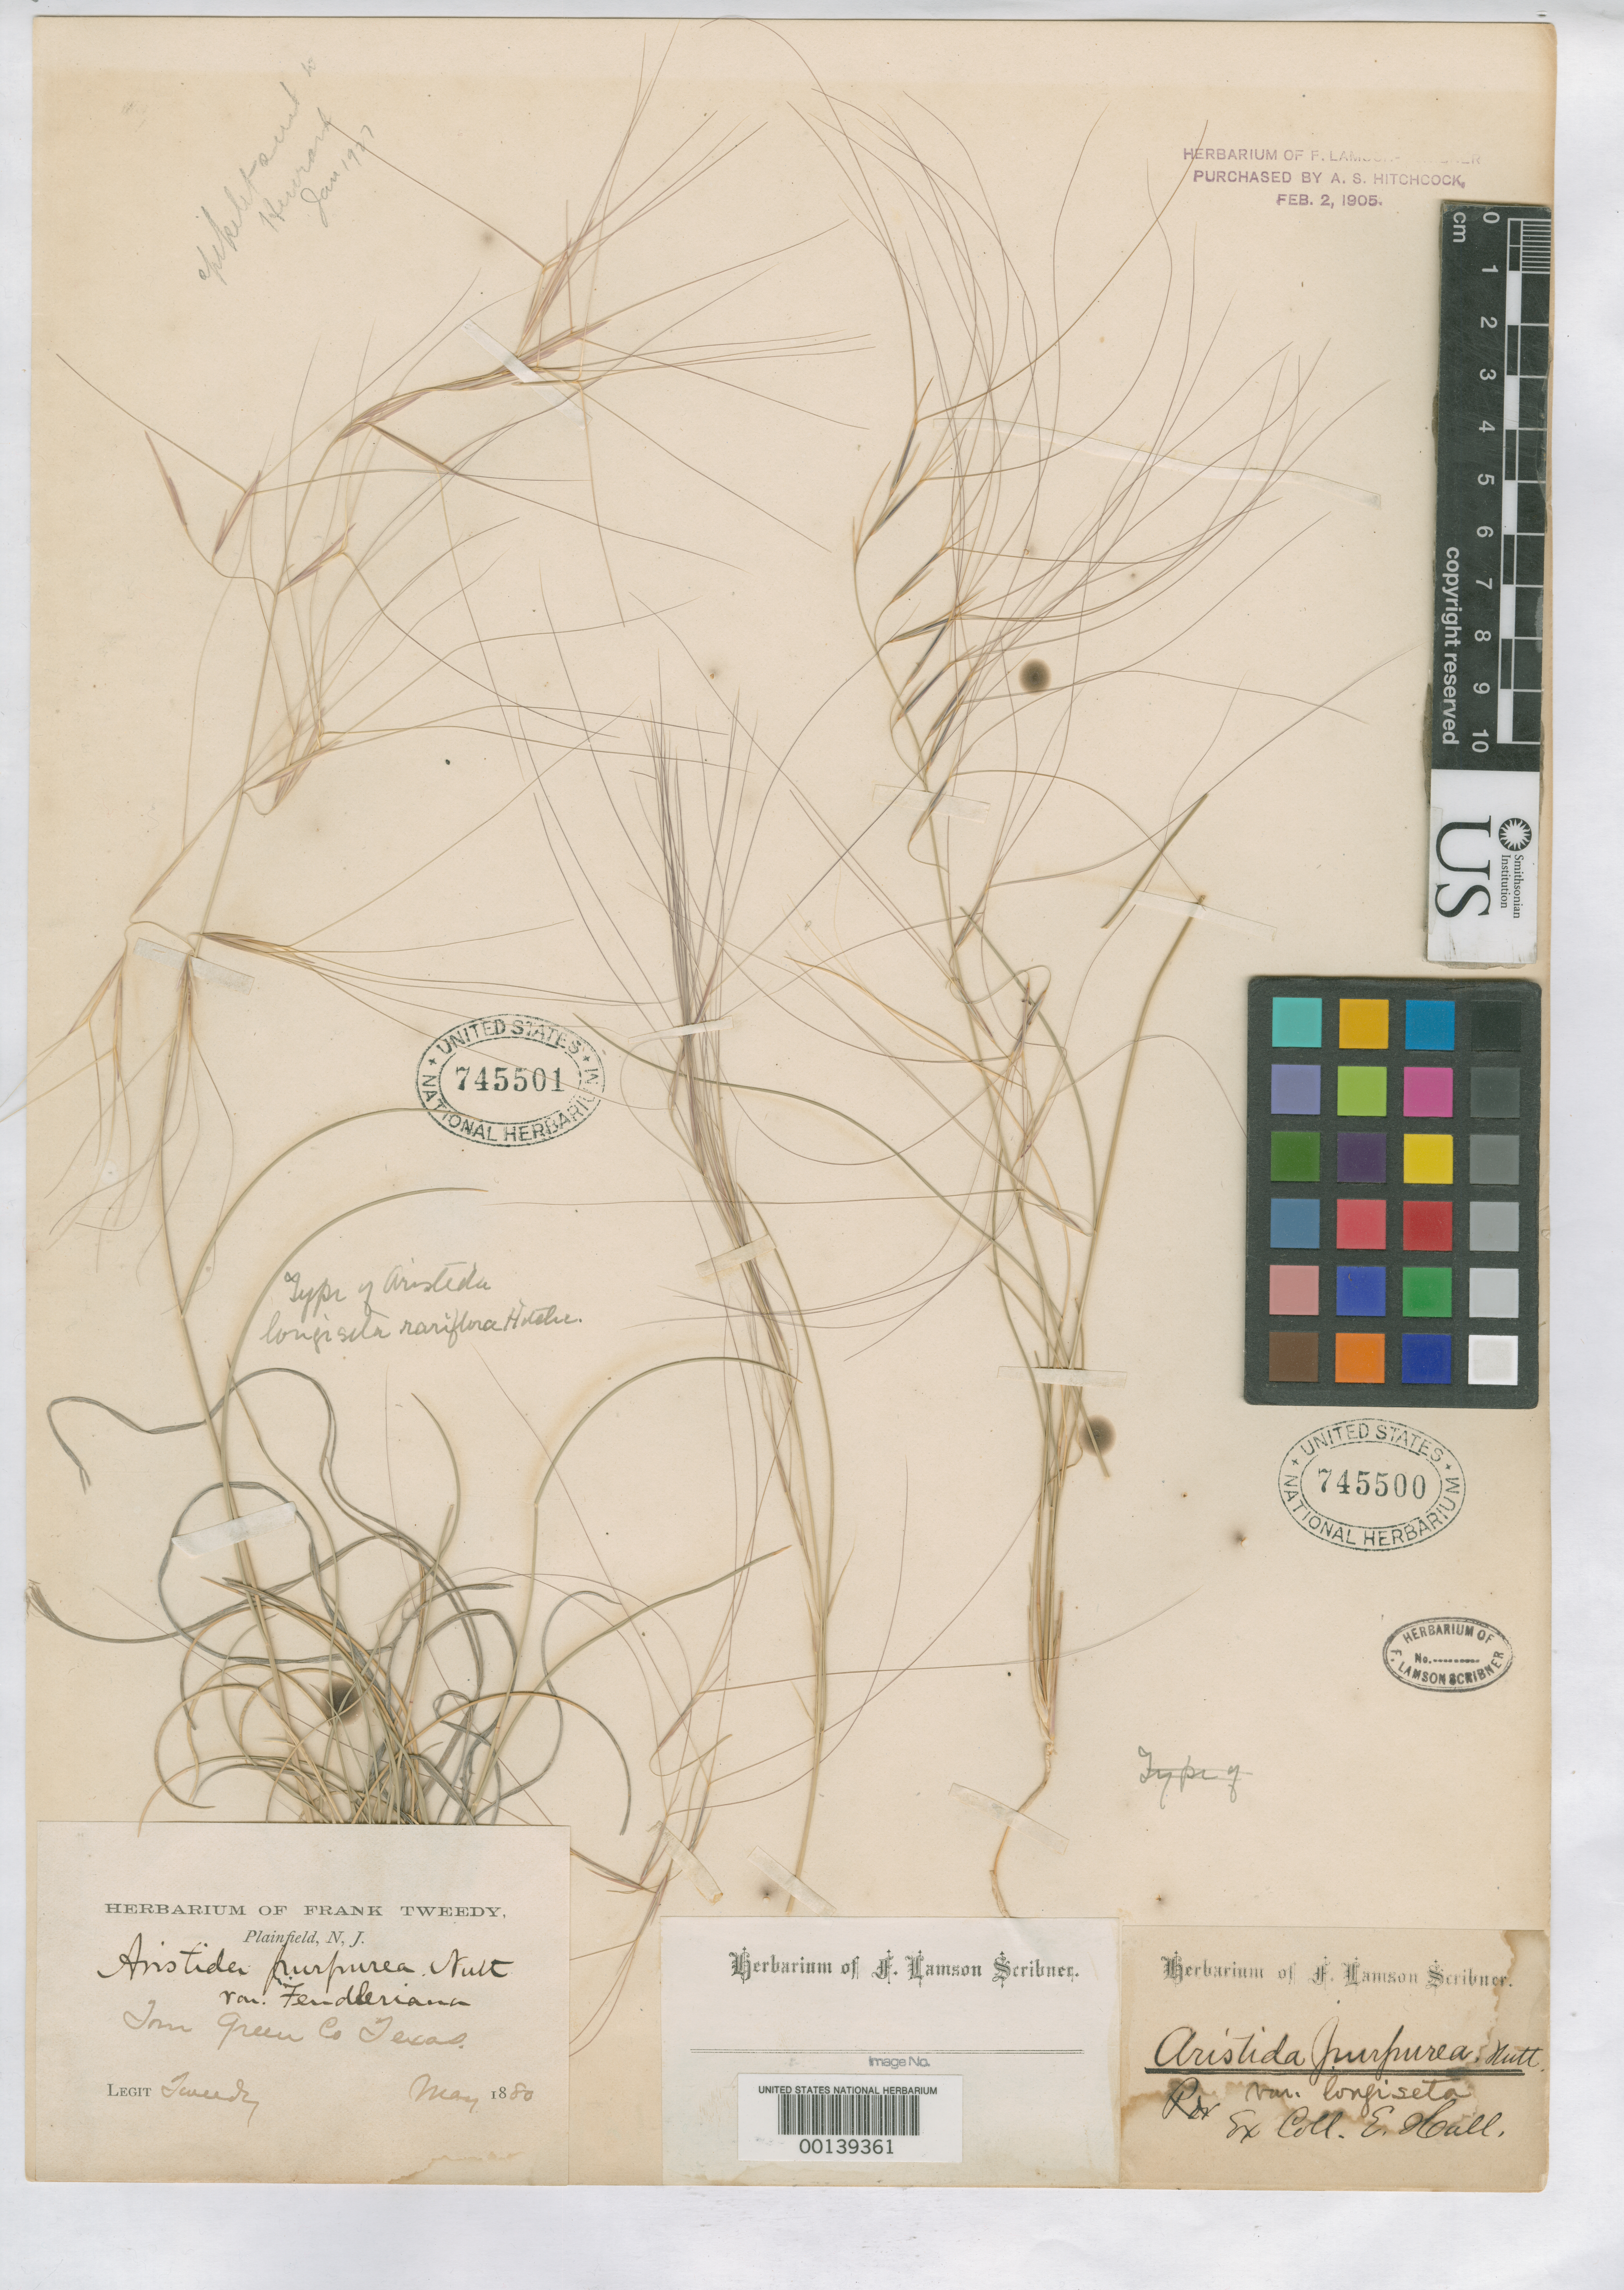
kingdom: Plantae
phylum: Tracheophyta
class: Liliopsida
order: Poales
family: Poaceae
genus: Aristida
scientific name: Aristida longiseta var. rariflora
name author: Hitchc.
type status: Holotype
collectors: F. Tweedy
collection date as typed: May 1880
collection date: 1880-05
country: United States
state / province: Texas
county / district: Tom Green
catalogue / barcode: US 745501